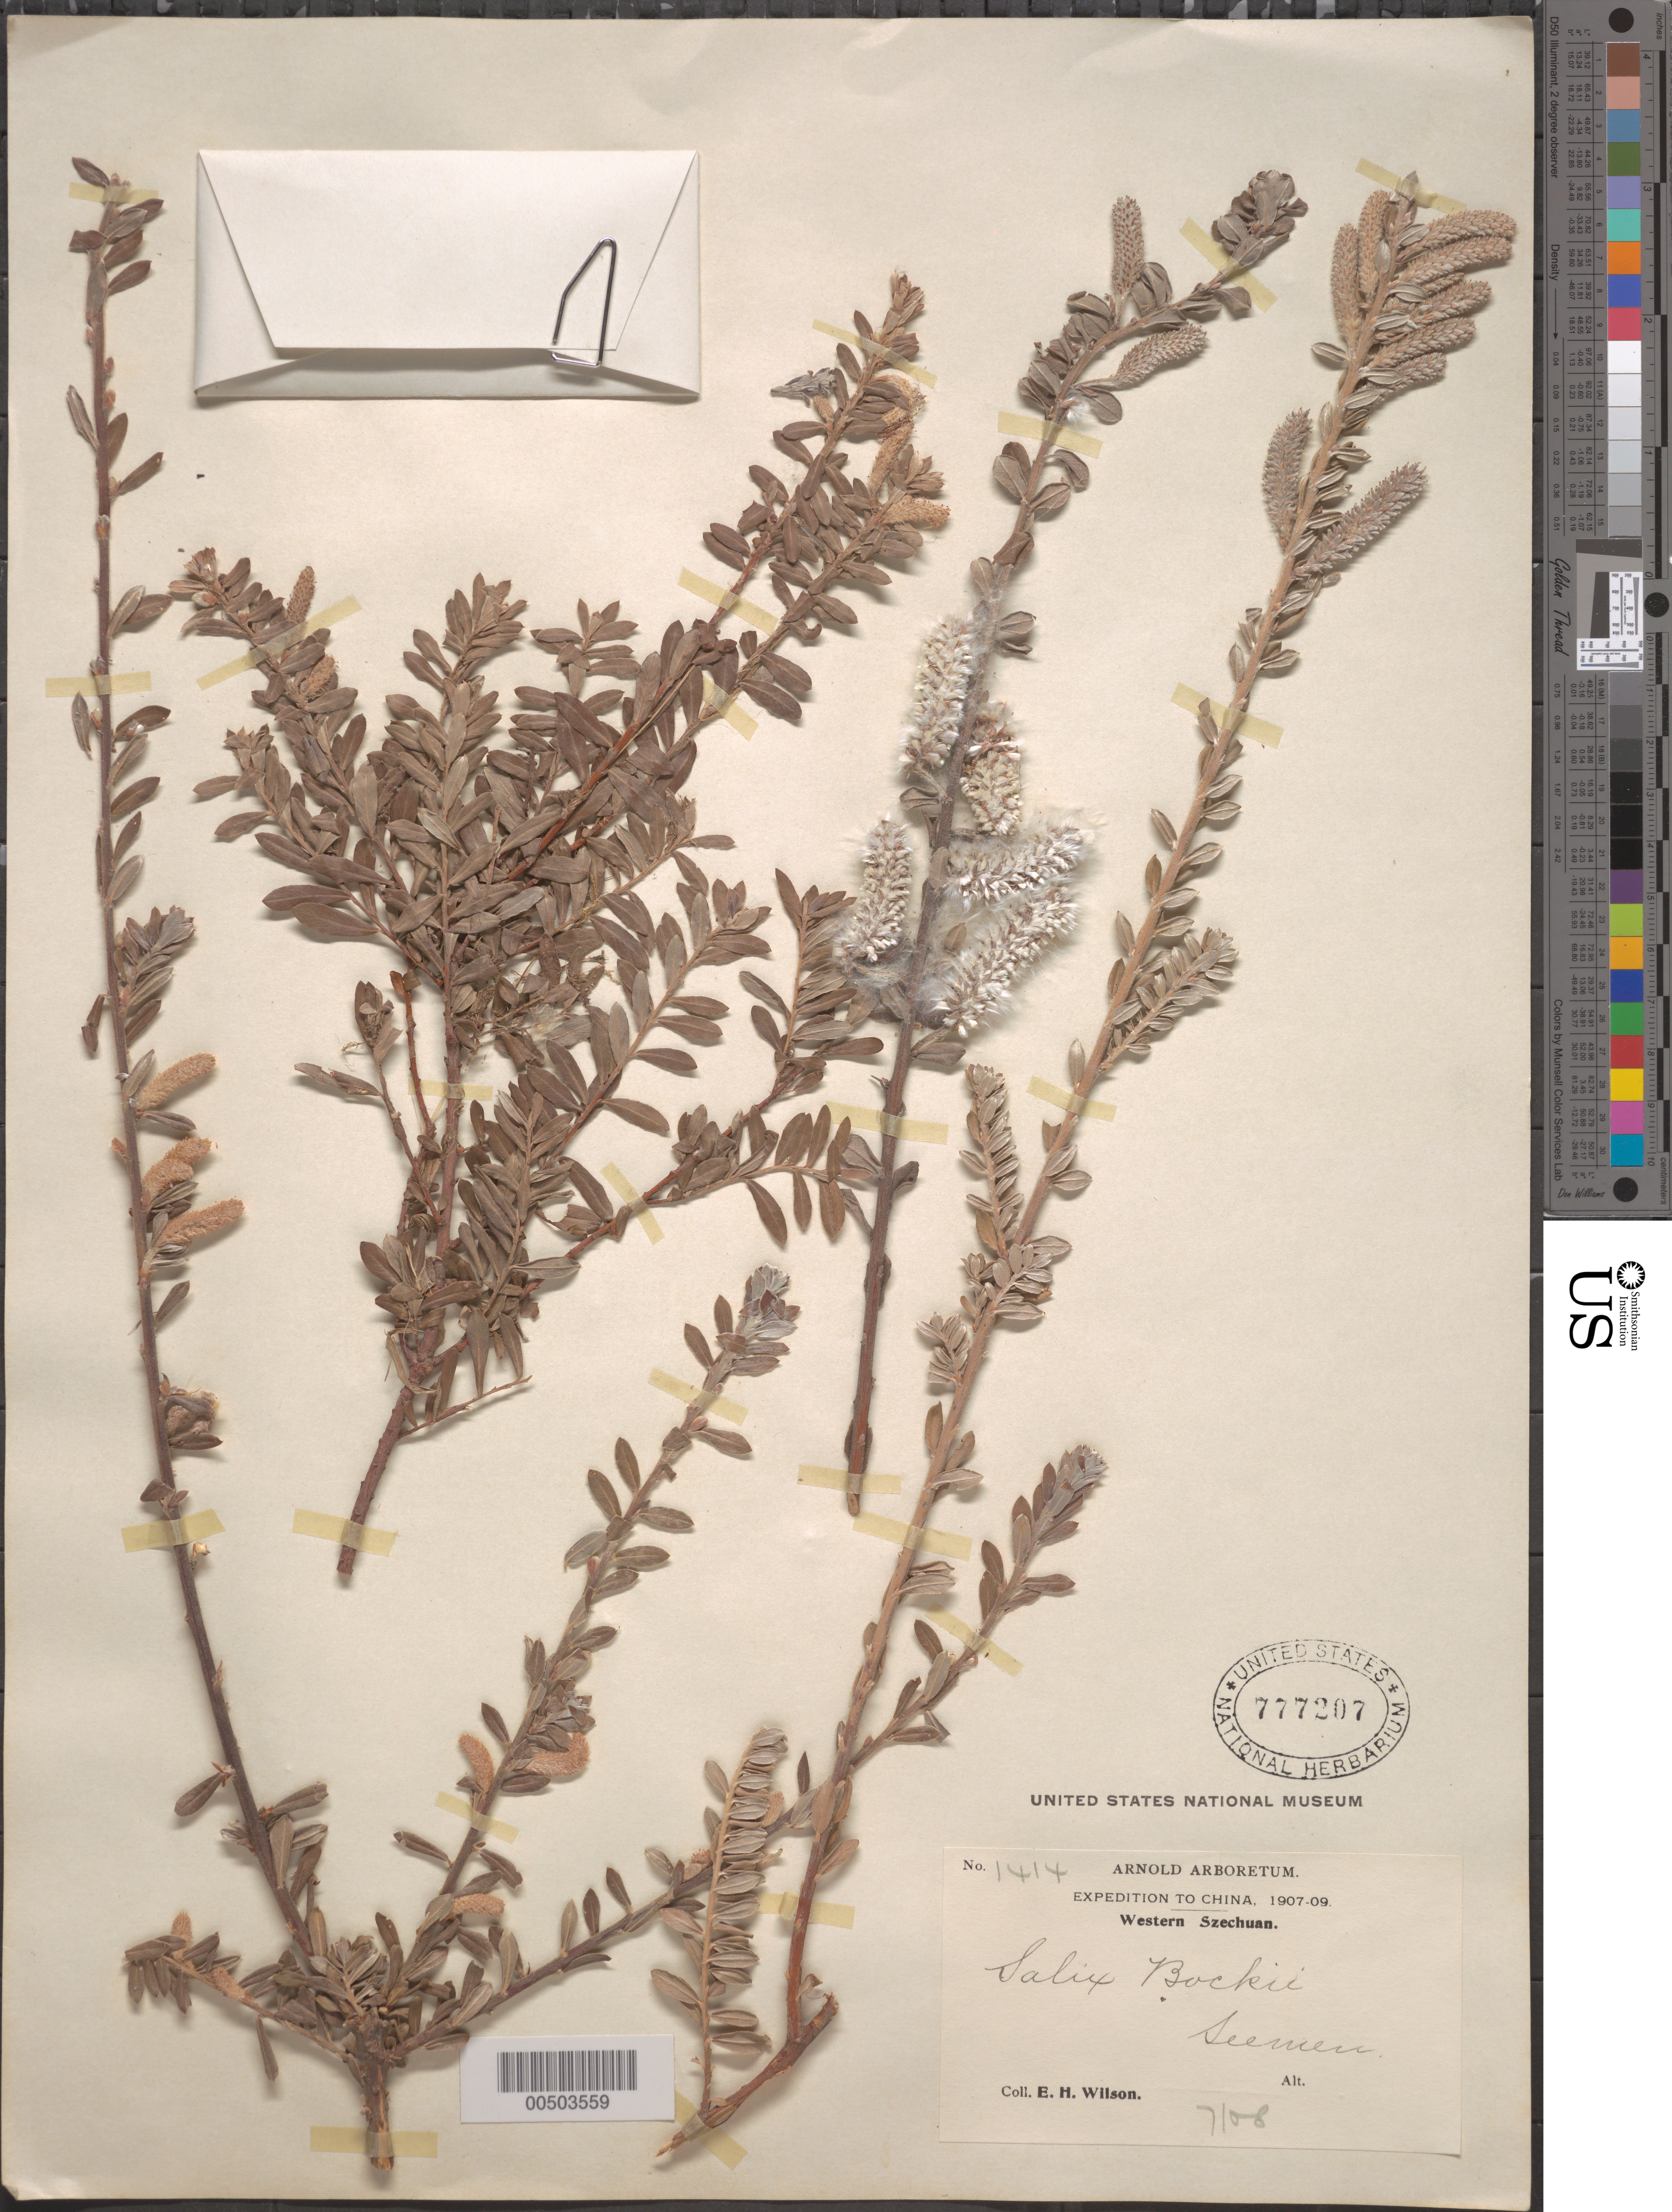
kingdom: Plantae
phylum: Tracheophyta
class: Magnoliopsida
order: Malpighiales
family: Salicaceae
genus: Salix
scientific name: Salix bockii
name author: Seemen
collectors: E. H. Wilson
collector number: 1414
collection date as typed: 1907 to -- --- 1909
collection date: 1907/1909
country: China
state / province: Sichuan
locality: Western Szechuan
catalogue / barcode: US 777207